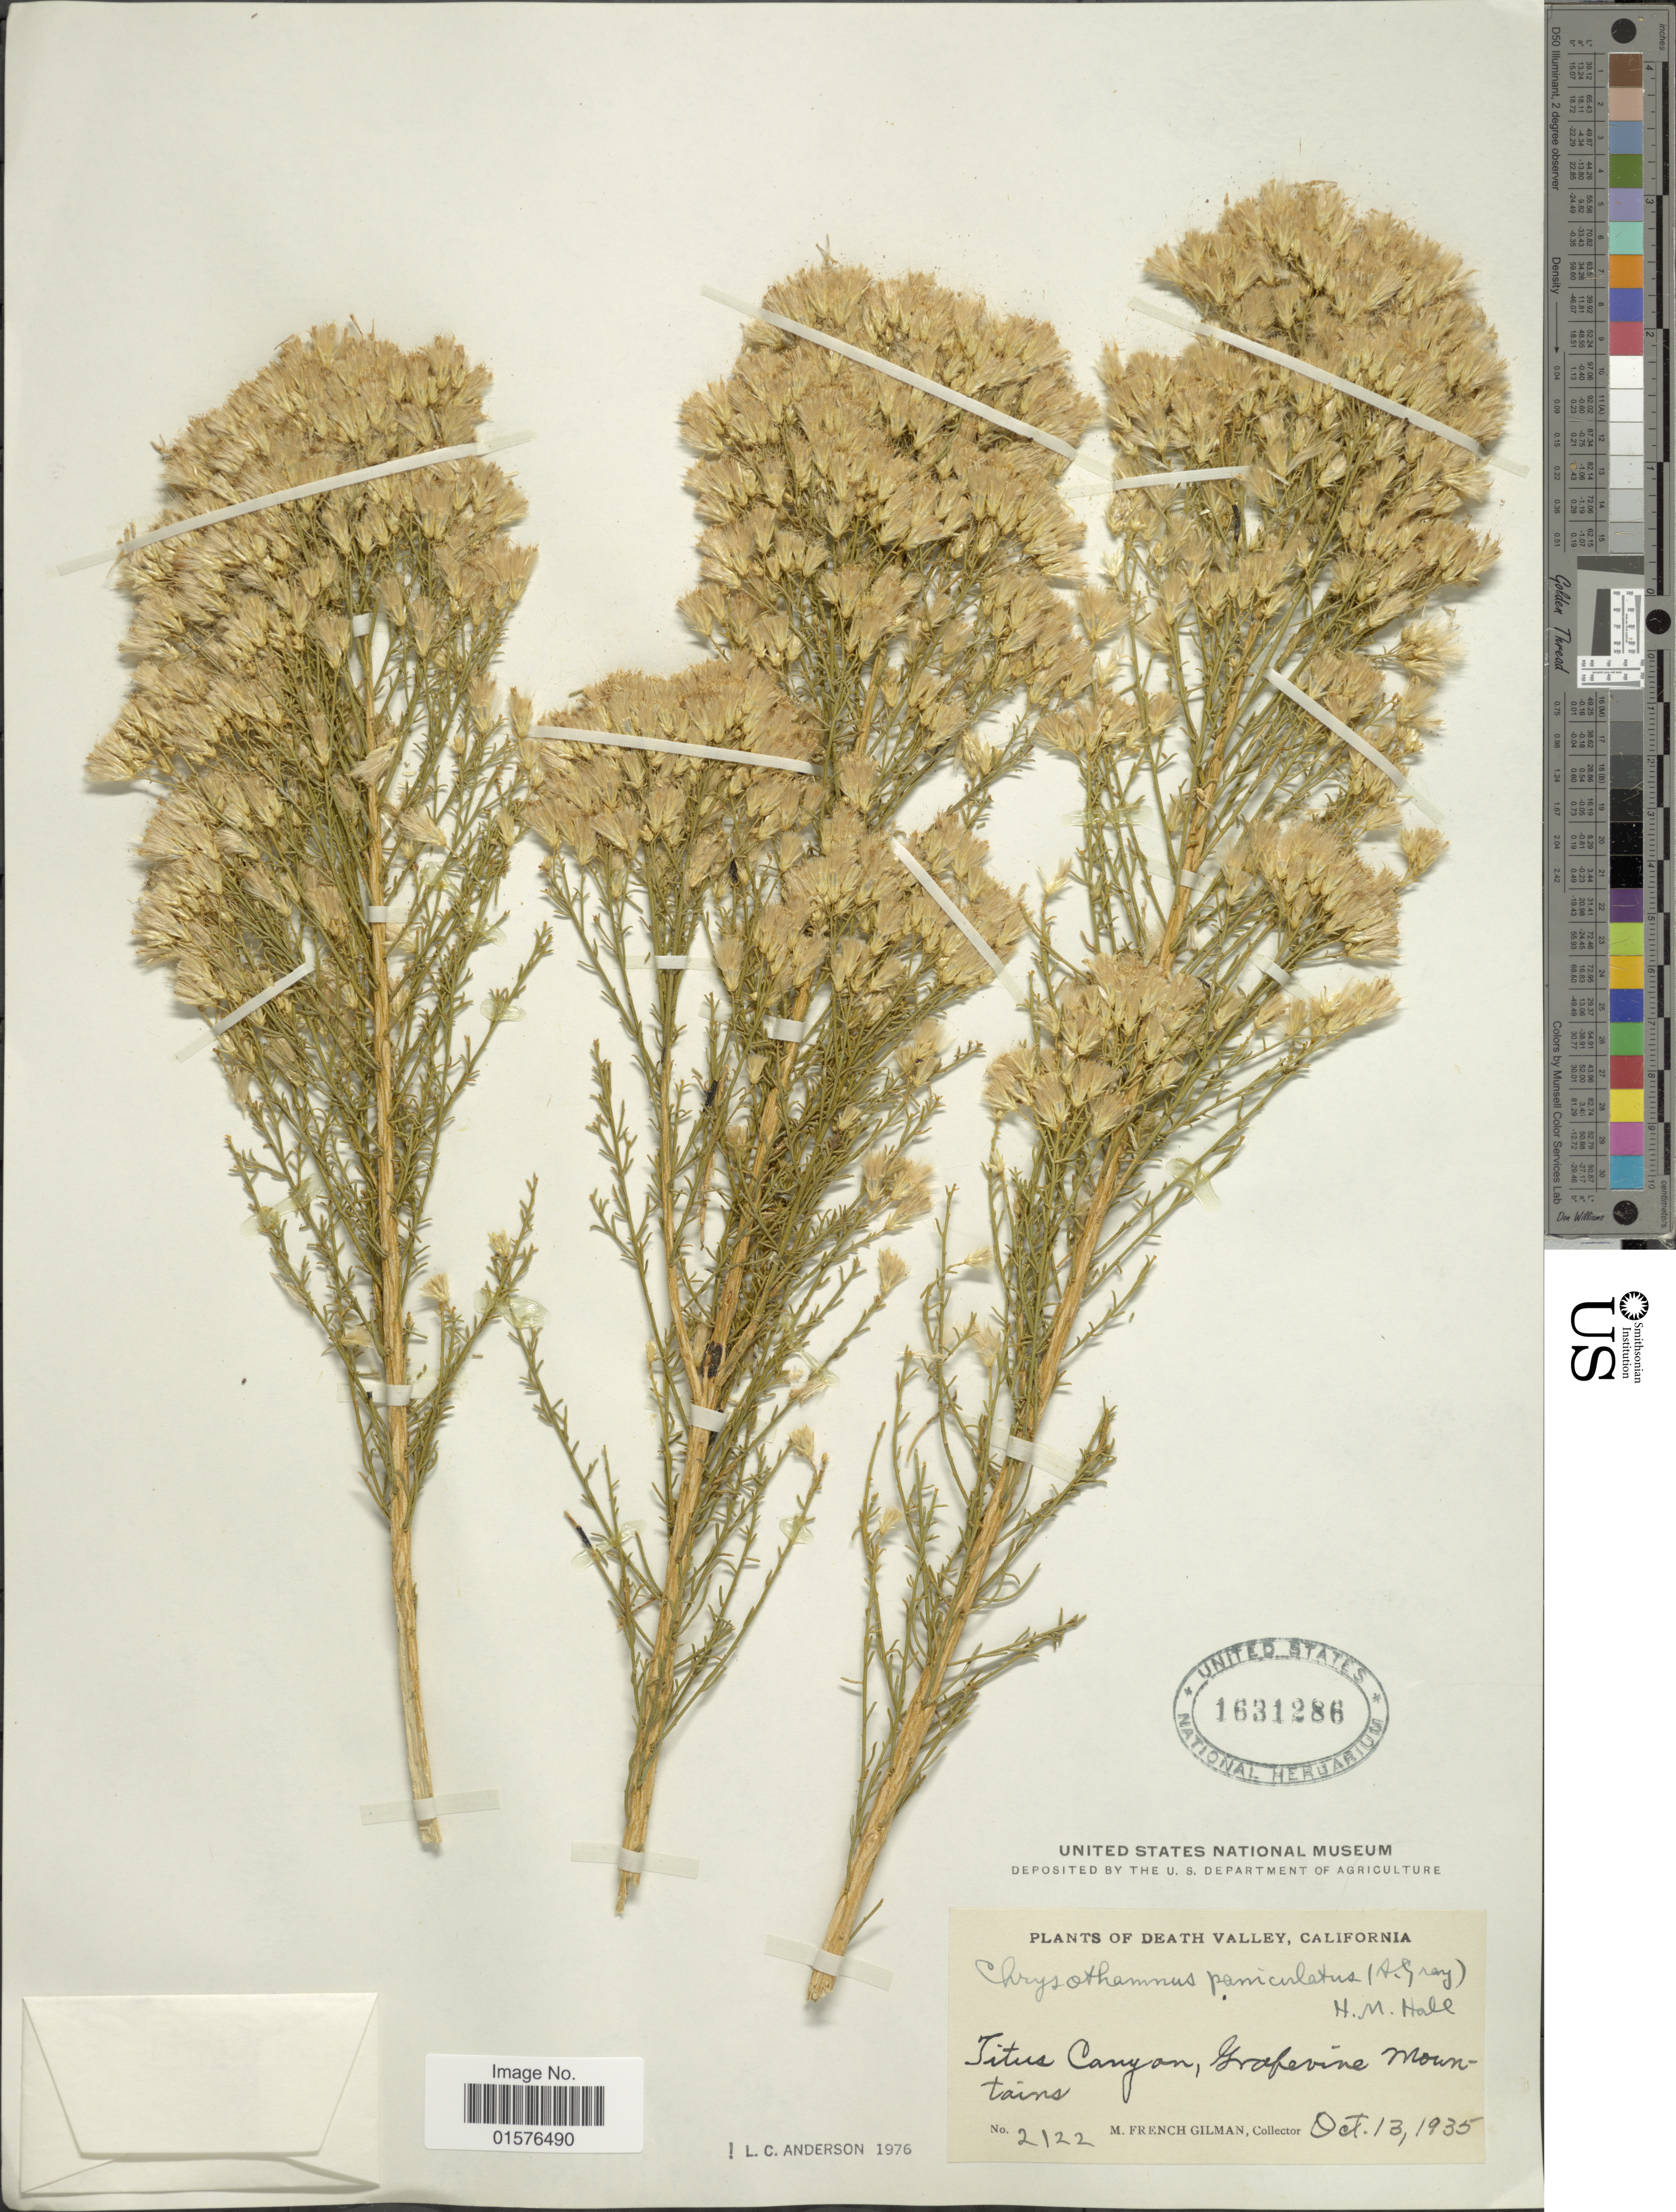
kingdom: Plantae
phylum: Tracheophyta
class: Magnoliopsida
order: Asterales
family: Asteraceae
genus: Ericameria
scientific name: Ericameria teretifolia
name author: (Durand & Hilg.) Jeps.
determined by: Urbatsch, Lowell E., Curator (LSU), Louisiana State University (UNITED STATES)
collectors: M. F. Gilman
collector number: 2122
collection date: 1935-10-13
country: United States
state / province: California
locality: Death Valley, Titus Canyon, Grafevine Mountains.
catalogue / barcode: US 1631286